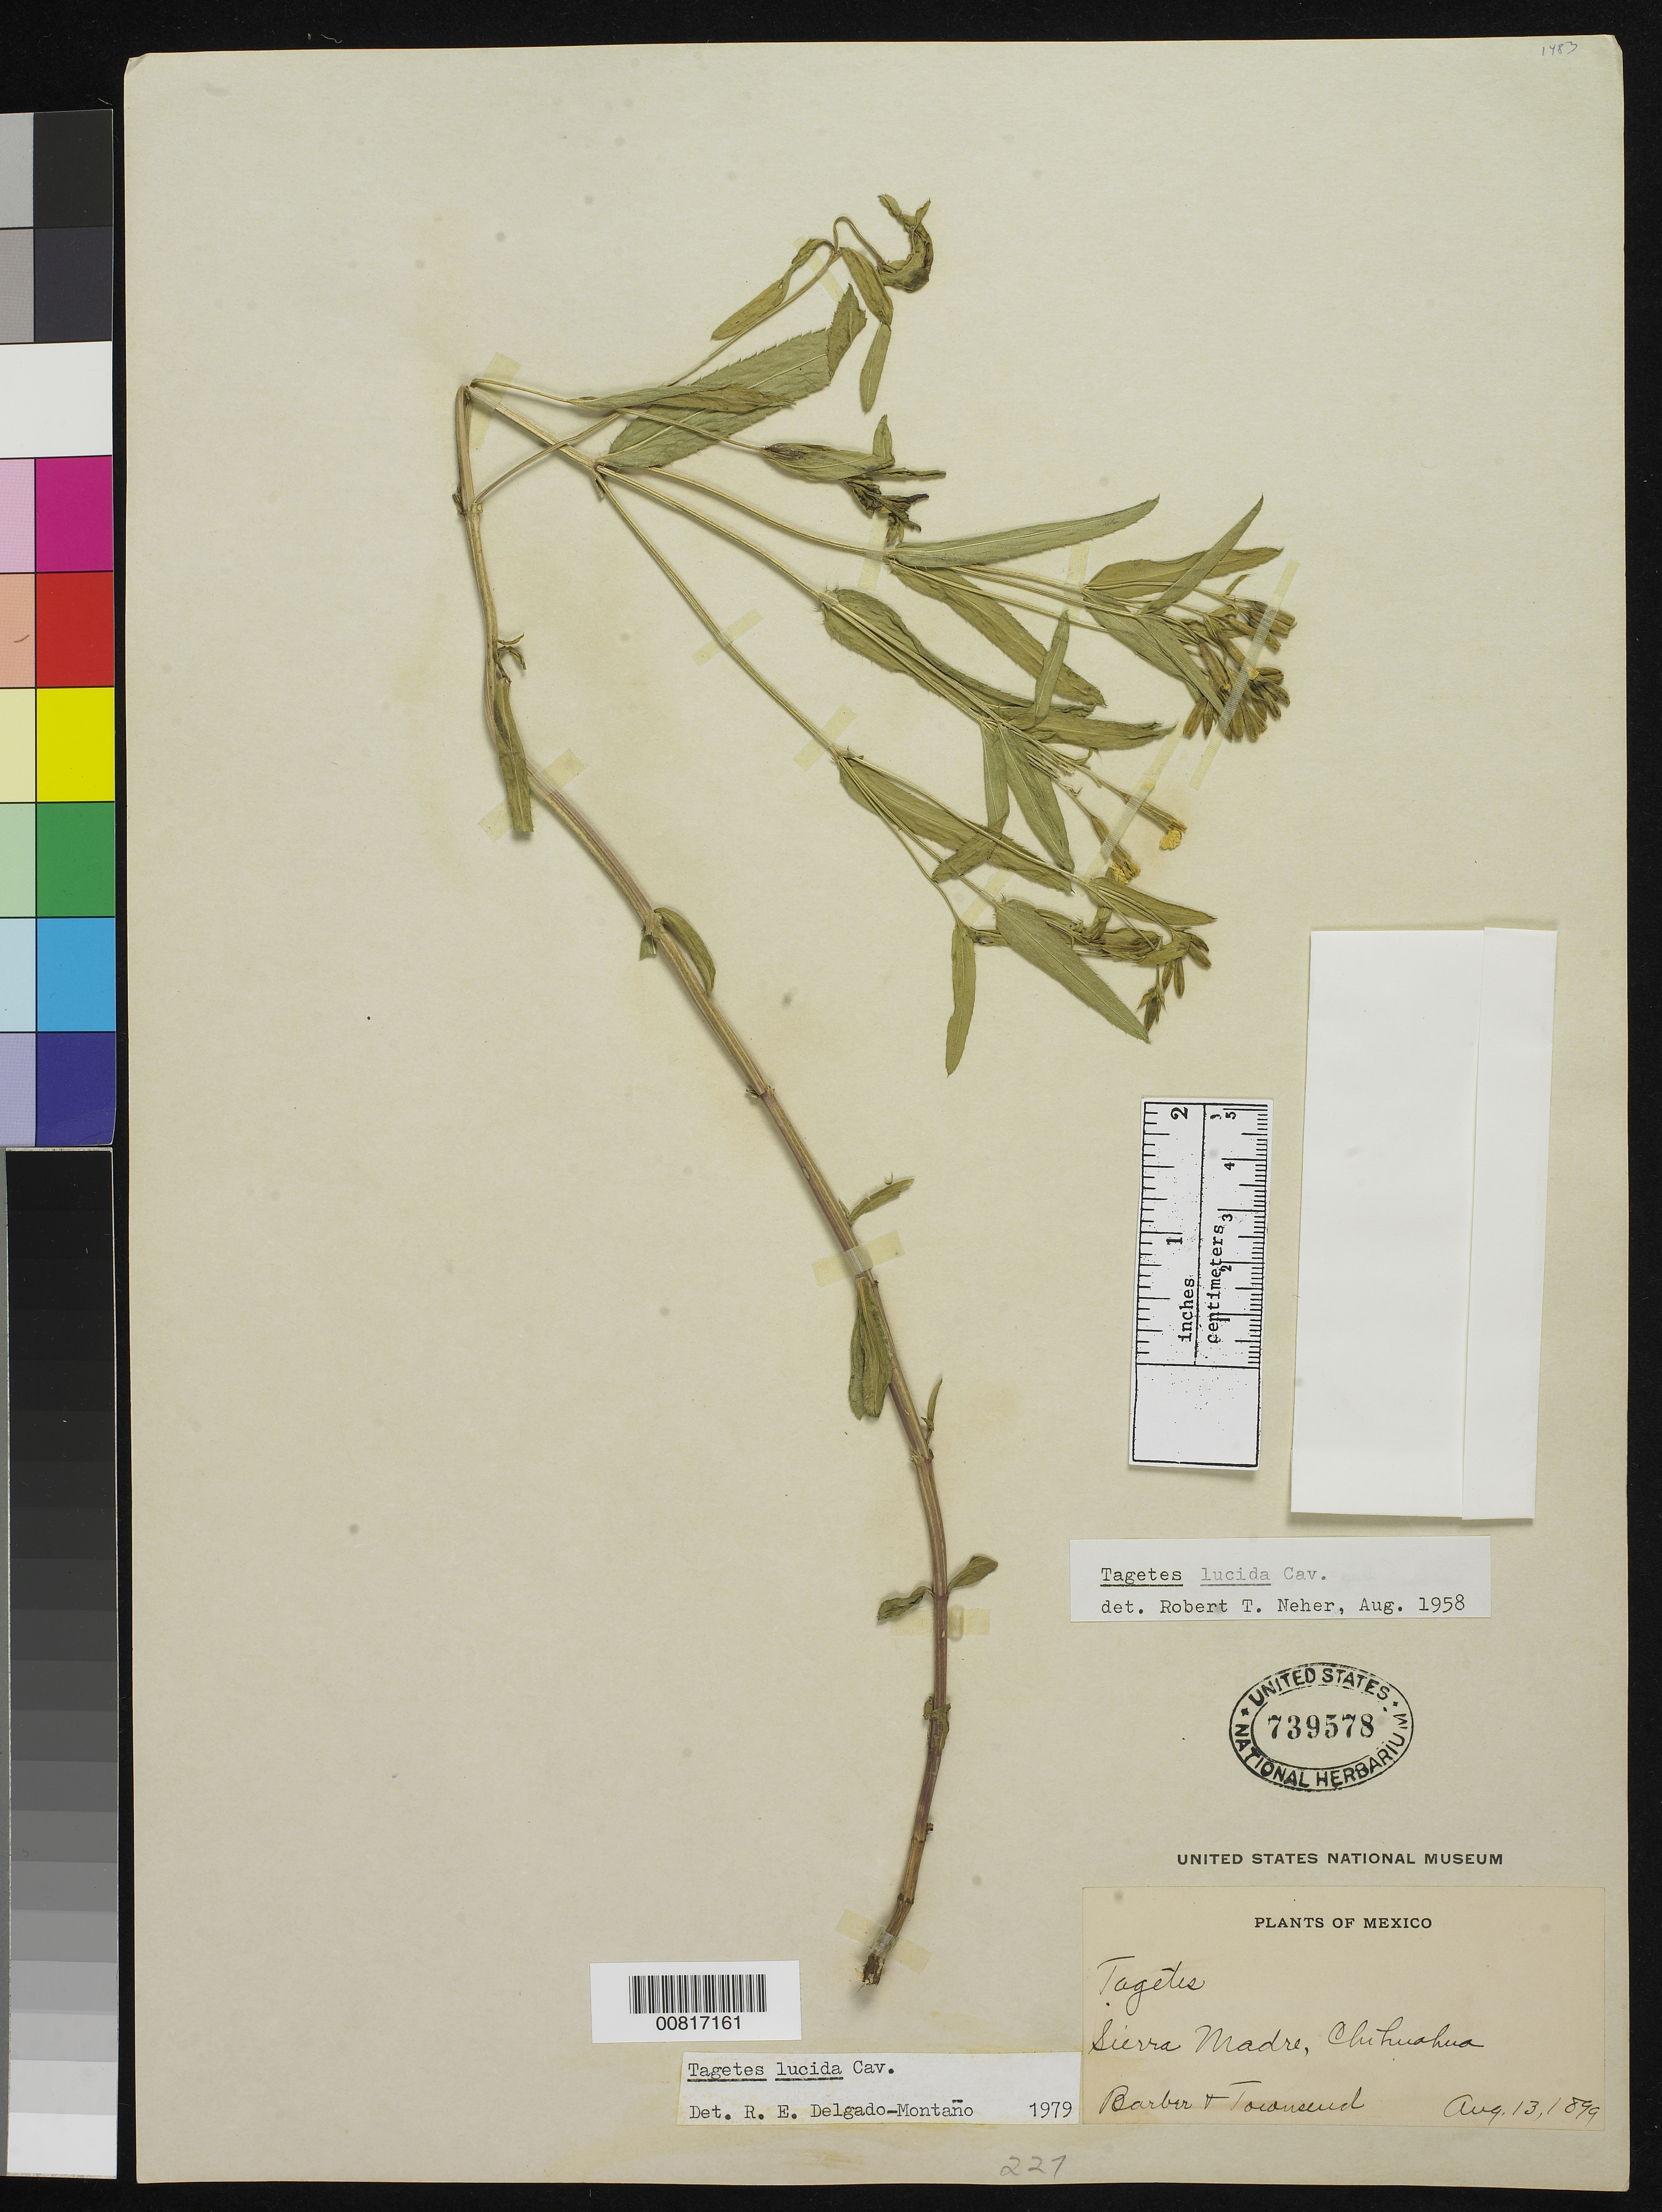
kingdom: Plantae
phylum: Tracheophyta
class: Magnoliopsida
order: Asterales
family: Asteraceae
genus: Tagetes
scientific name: Tagetes lucida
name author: Cav.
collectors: C. Barber & C. H. T. Townsend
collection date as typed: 13 Aug 1899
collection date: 1899-08-13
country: Mexico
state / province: Chihuahua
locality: Sierra Madre, Chihuahua.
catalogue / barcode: US 739578